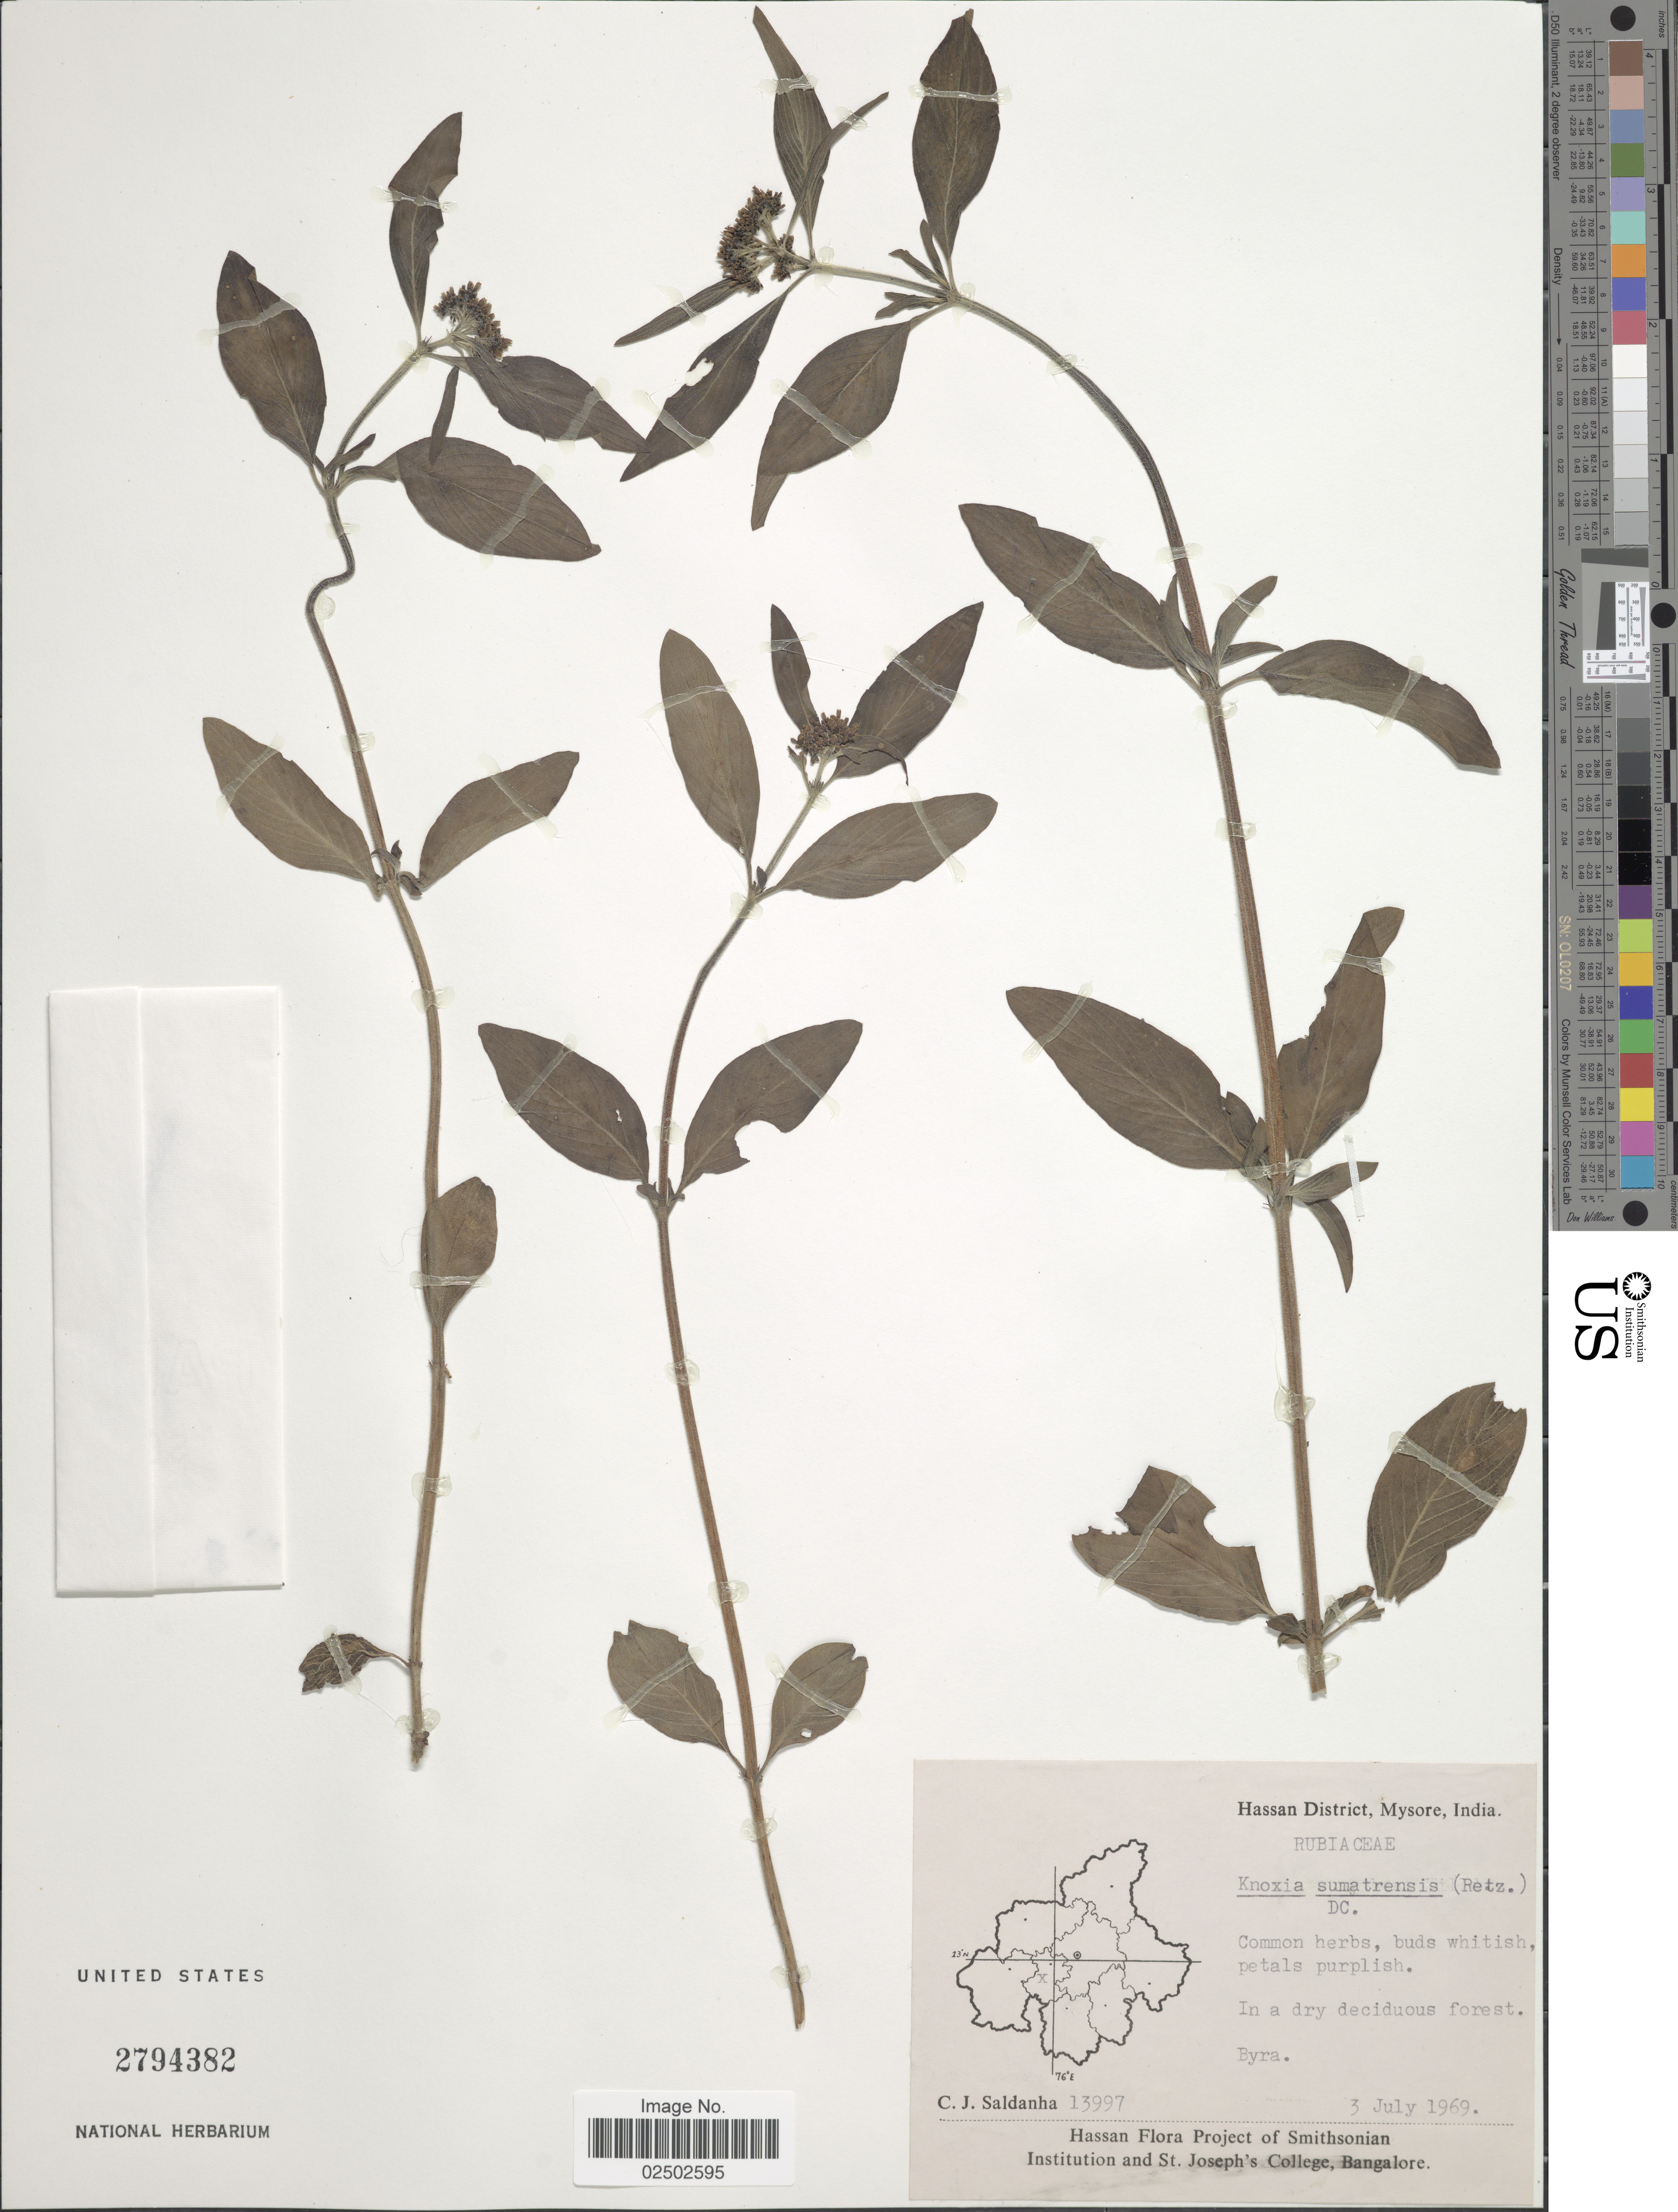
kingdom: Plantae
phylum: Tracheophyta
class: Magnoliopsida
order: Gentianales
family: Rubiaceae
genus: Knoxia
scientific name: Knoxia sumatrensis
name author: (Retz.) DC.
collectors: C. J. Saldanha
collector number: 13997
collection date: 1969-07-03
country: India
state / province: Karnataka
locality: Hassan District, Mysore, Byra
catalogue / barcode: US 2794382